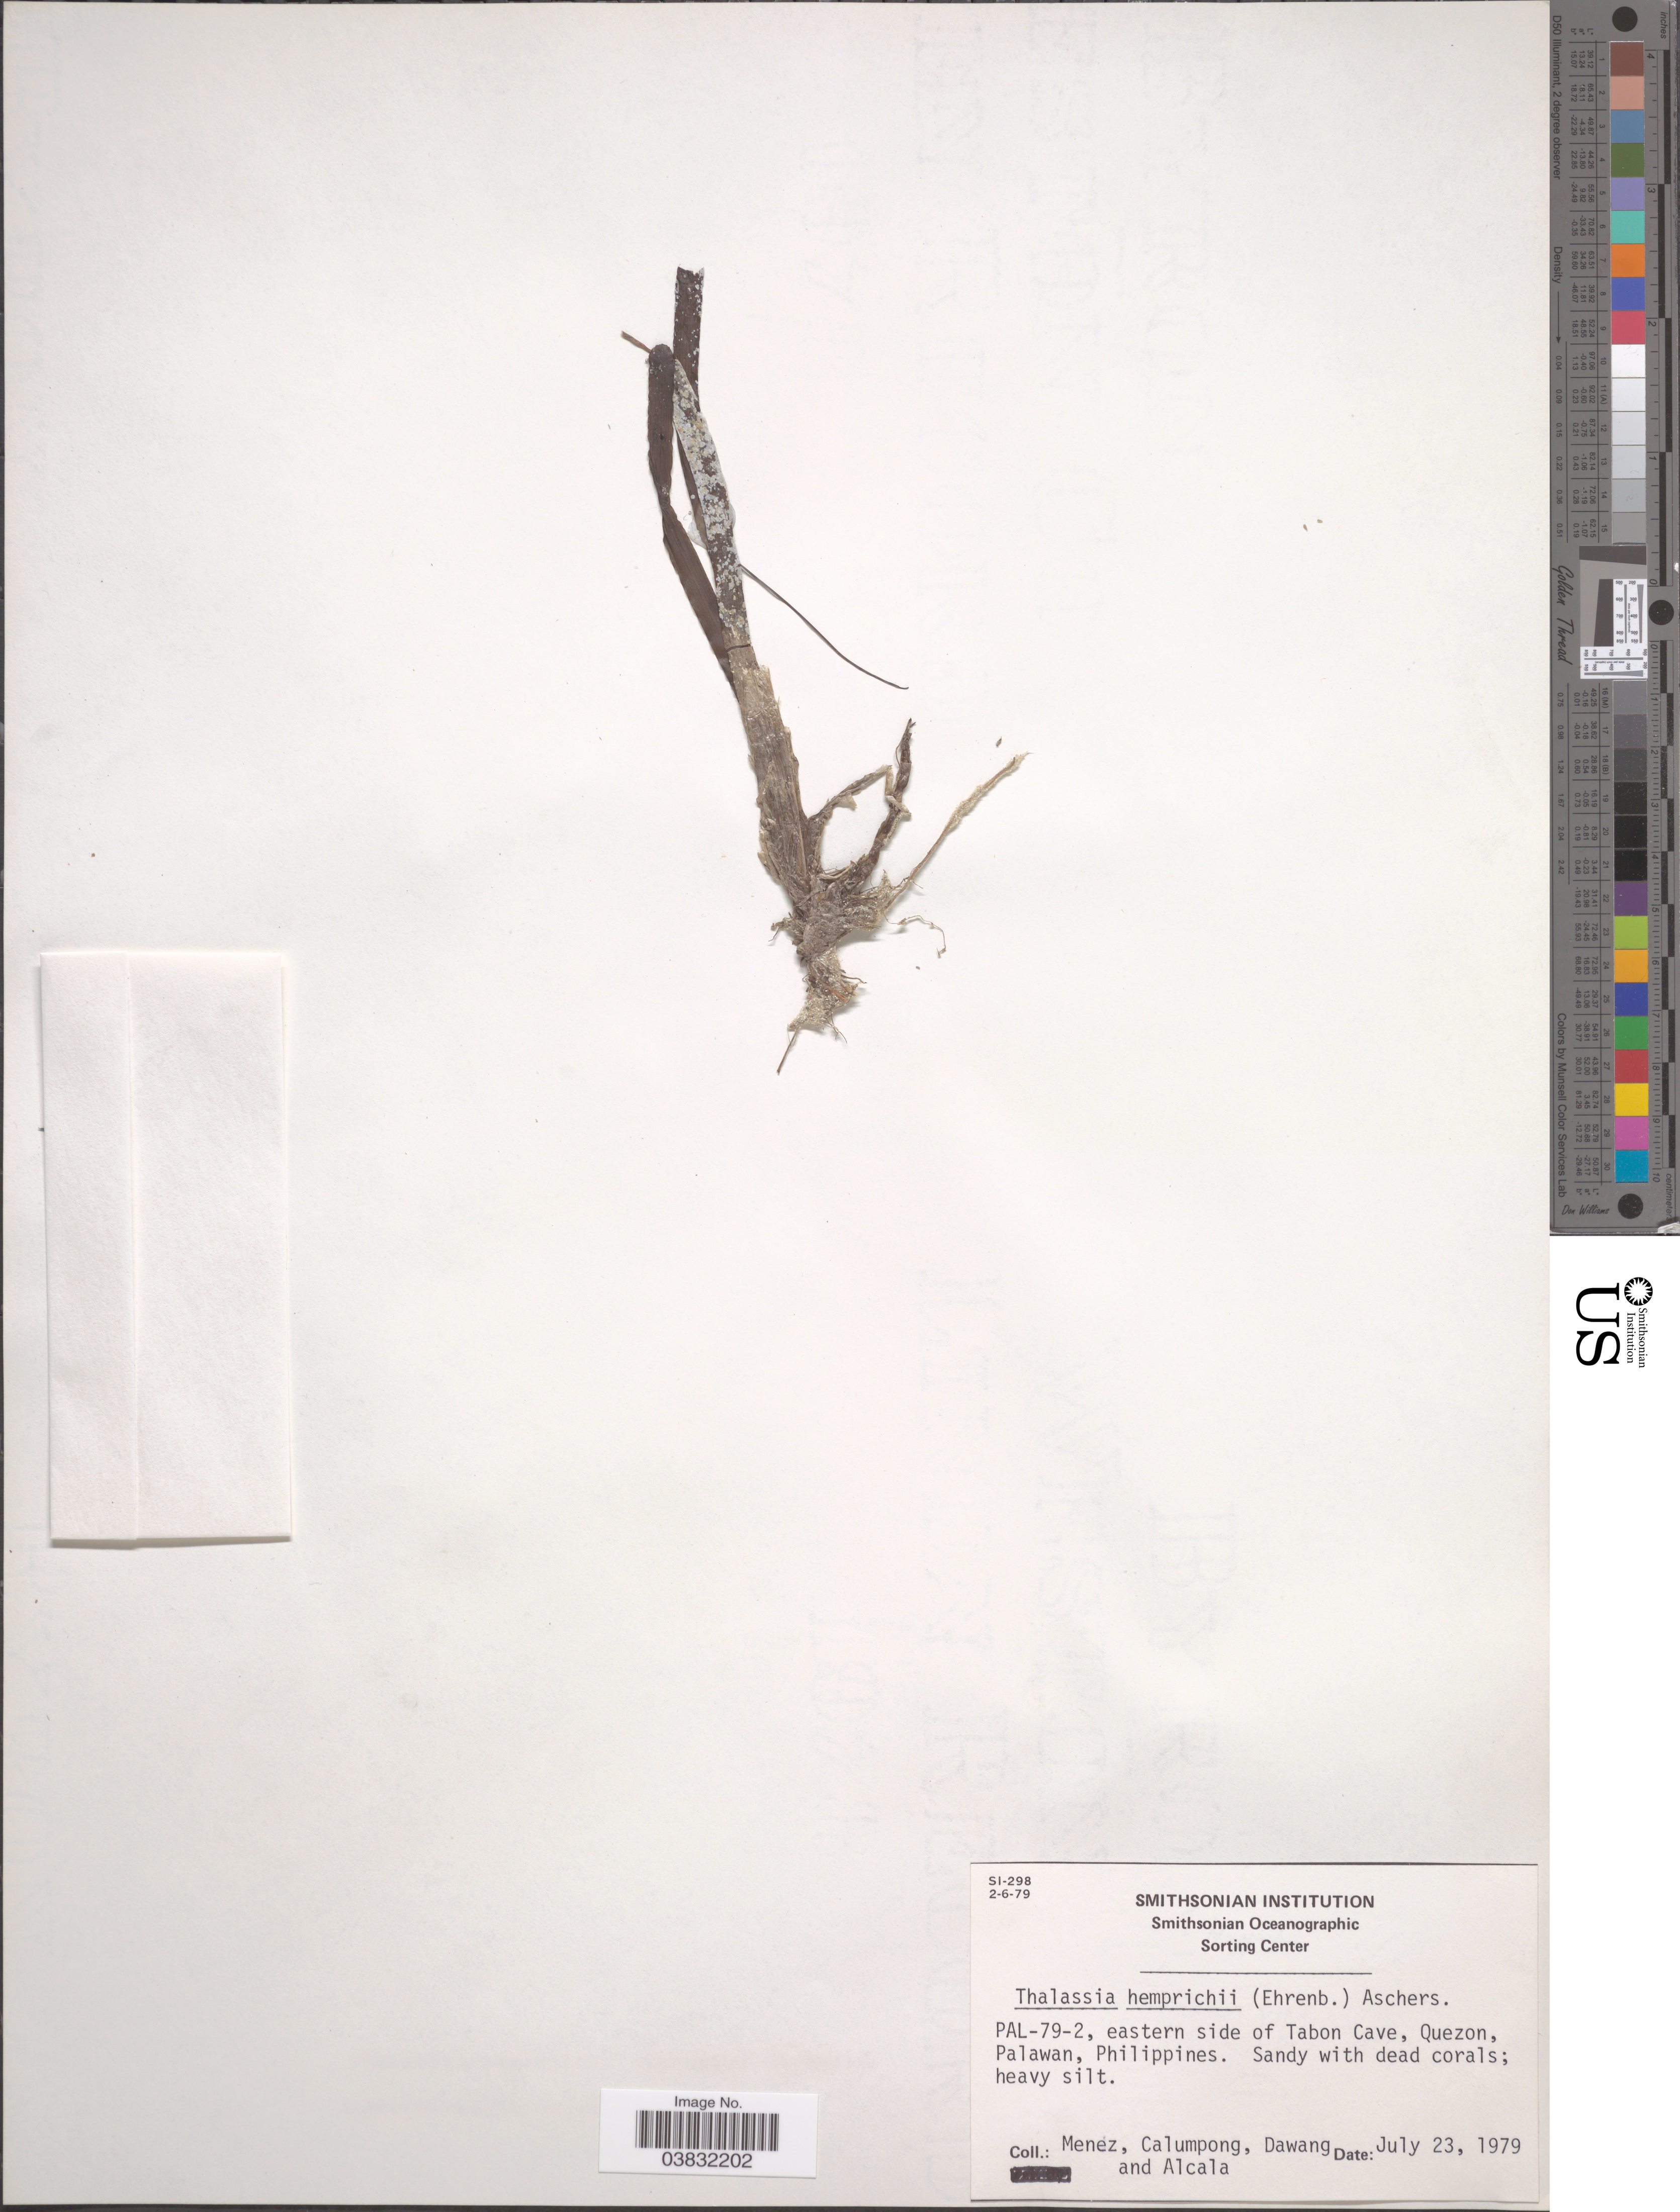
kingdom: Plantae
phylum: Tracheophyta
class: Liliopsida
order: Alismatales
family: Hydrocharitaceae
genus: Thalassia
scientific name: Thalassia hemprichii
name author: Asch.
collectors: Menez, Calumpong, Dawang & Alcala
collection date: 1979-07-23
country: Philippines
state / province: Mimaropa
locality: PAL-79-2, eastern side of Tabon Cave, Quezon, Palawan.